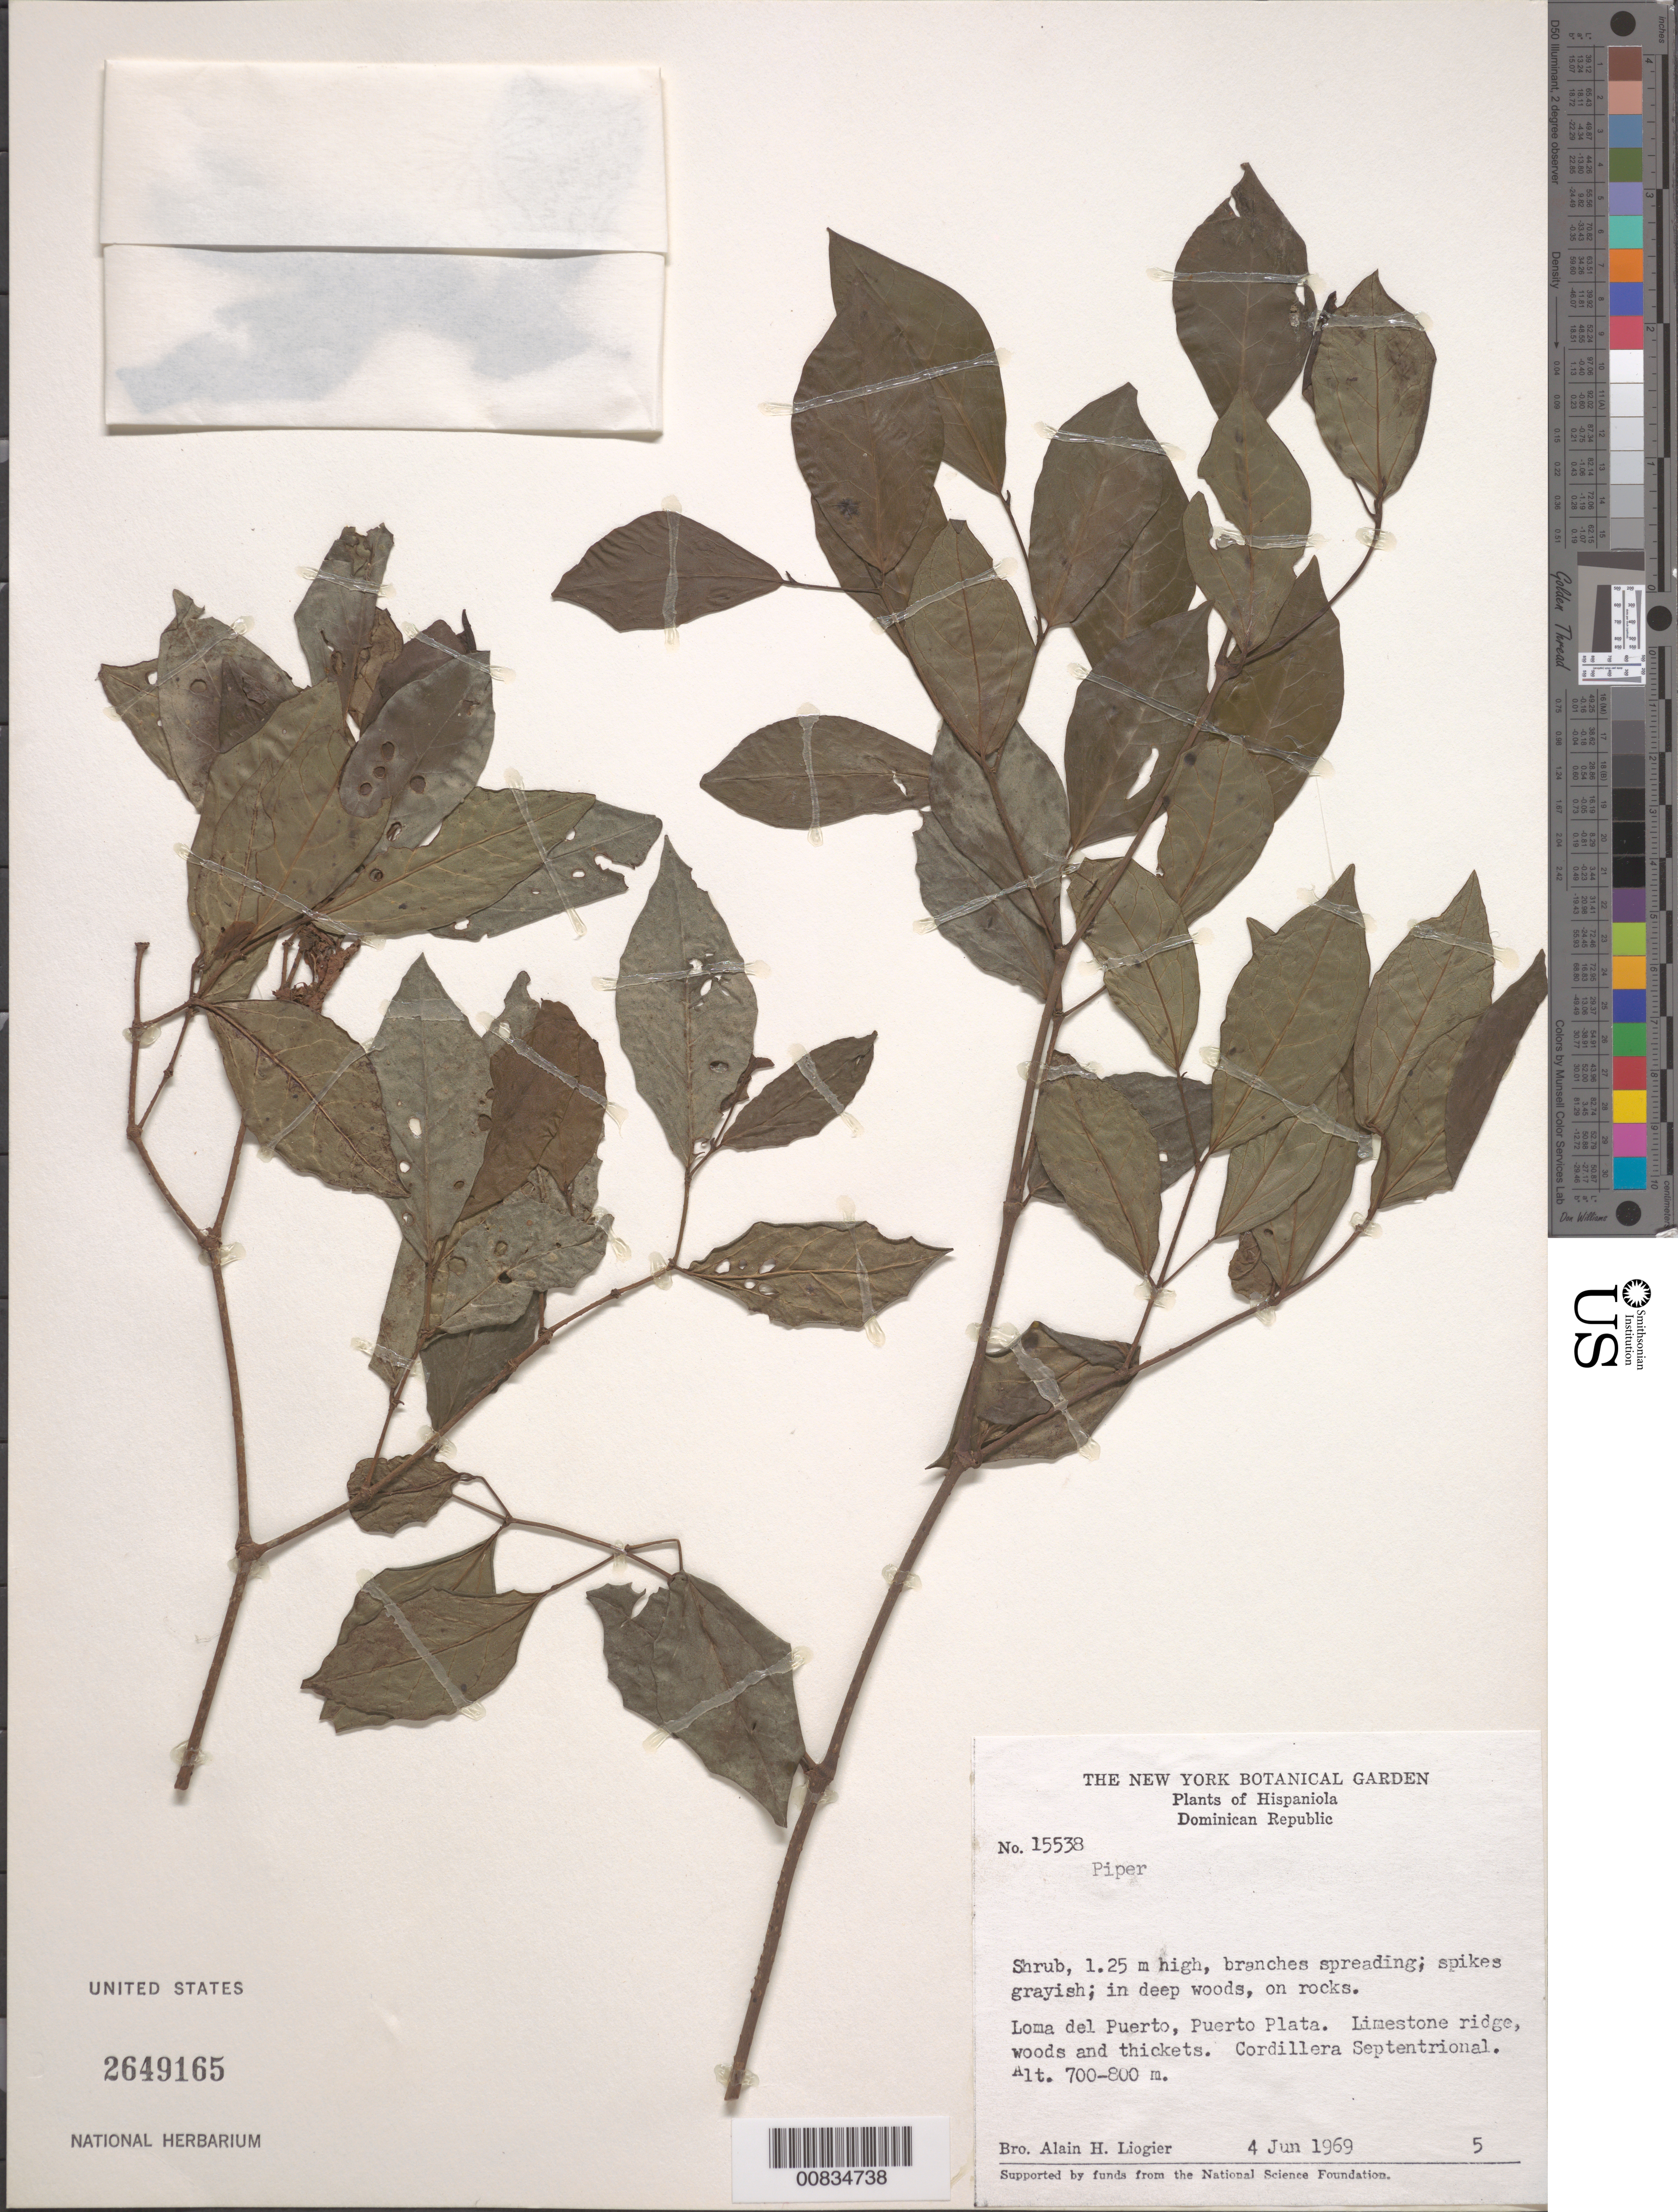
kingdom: Plantae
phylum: Tracheophyta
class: Magnoliopsida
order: Piperales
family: Piperaceae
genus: Piper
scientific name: Piper sp.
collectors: A. H. Liogier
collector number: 15538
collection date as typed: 04 Jun 1969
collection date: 1969-06-04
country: Dominican Republic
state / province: Puerto Plata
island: Hispaniola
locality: Loma del Puerto, Puerto Plata. Cordillera Septentrional.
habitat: In deep woods, on rocks. Limestone ridge, woods and thickets.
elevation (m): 700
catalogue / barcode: US 2649165